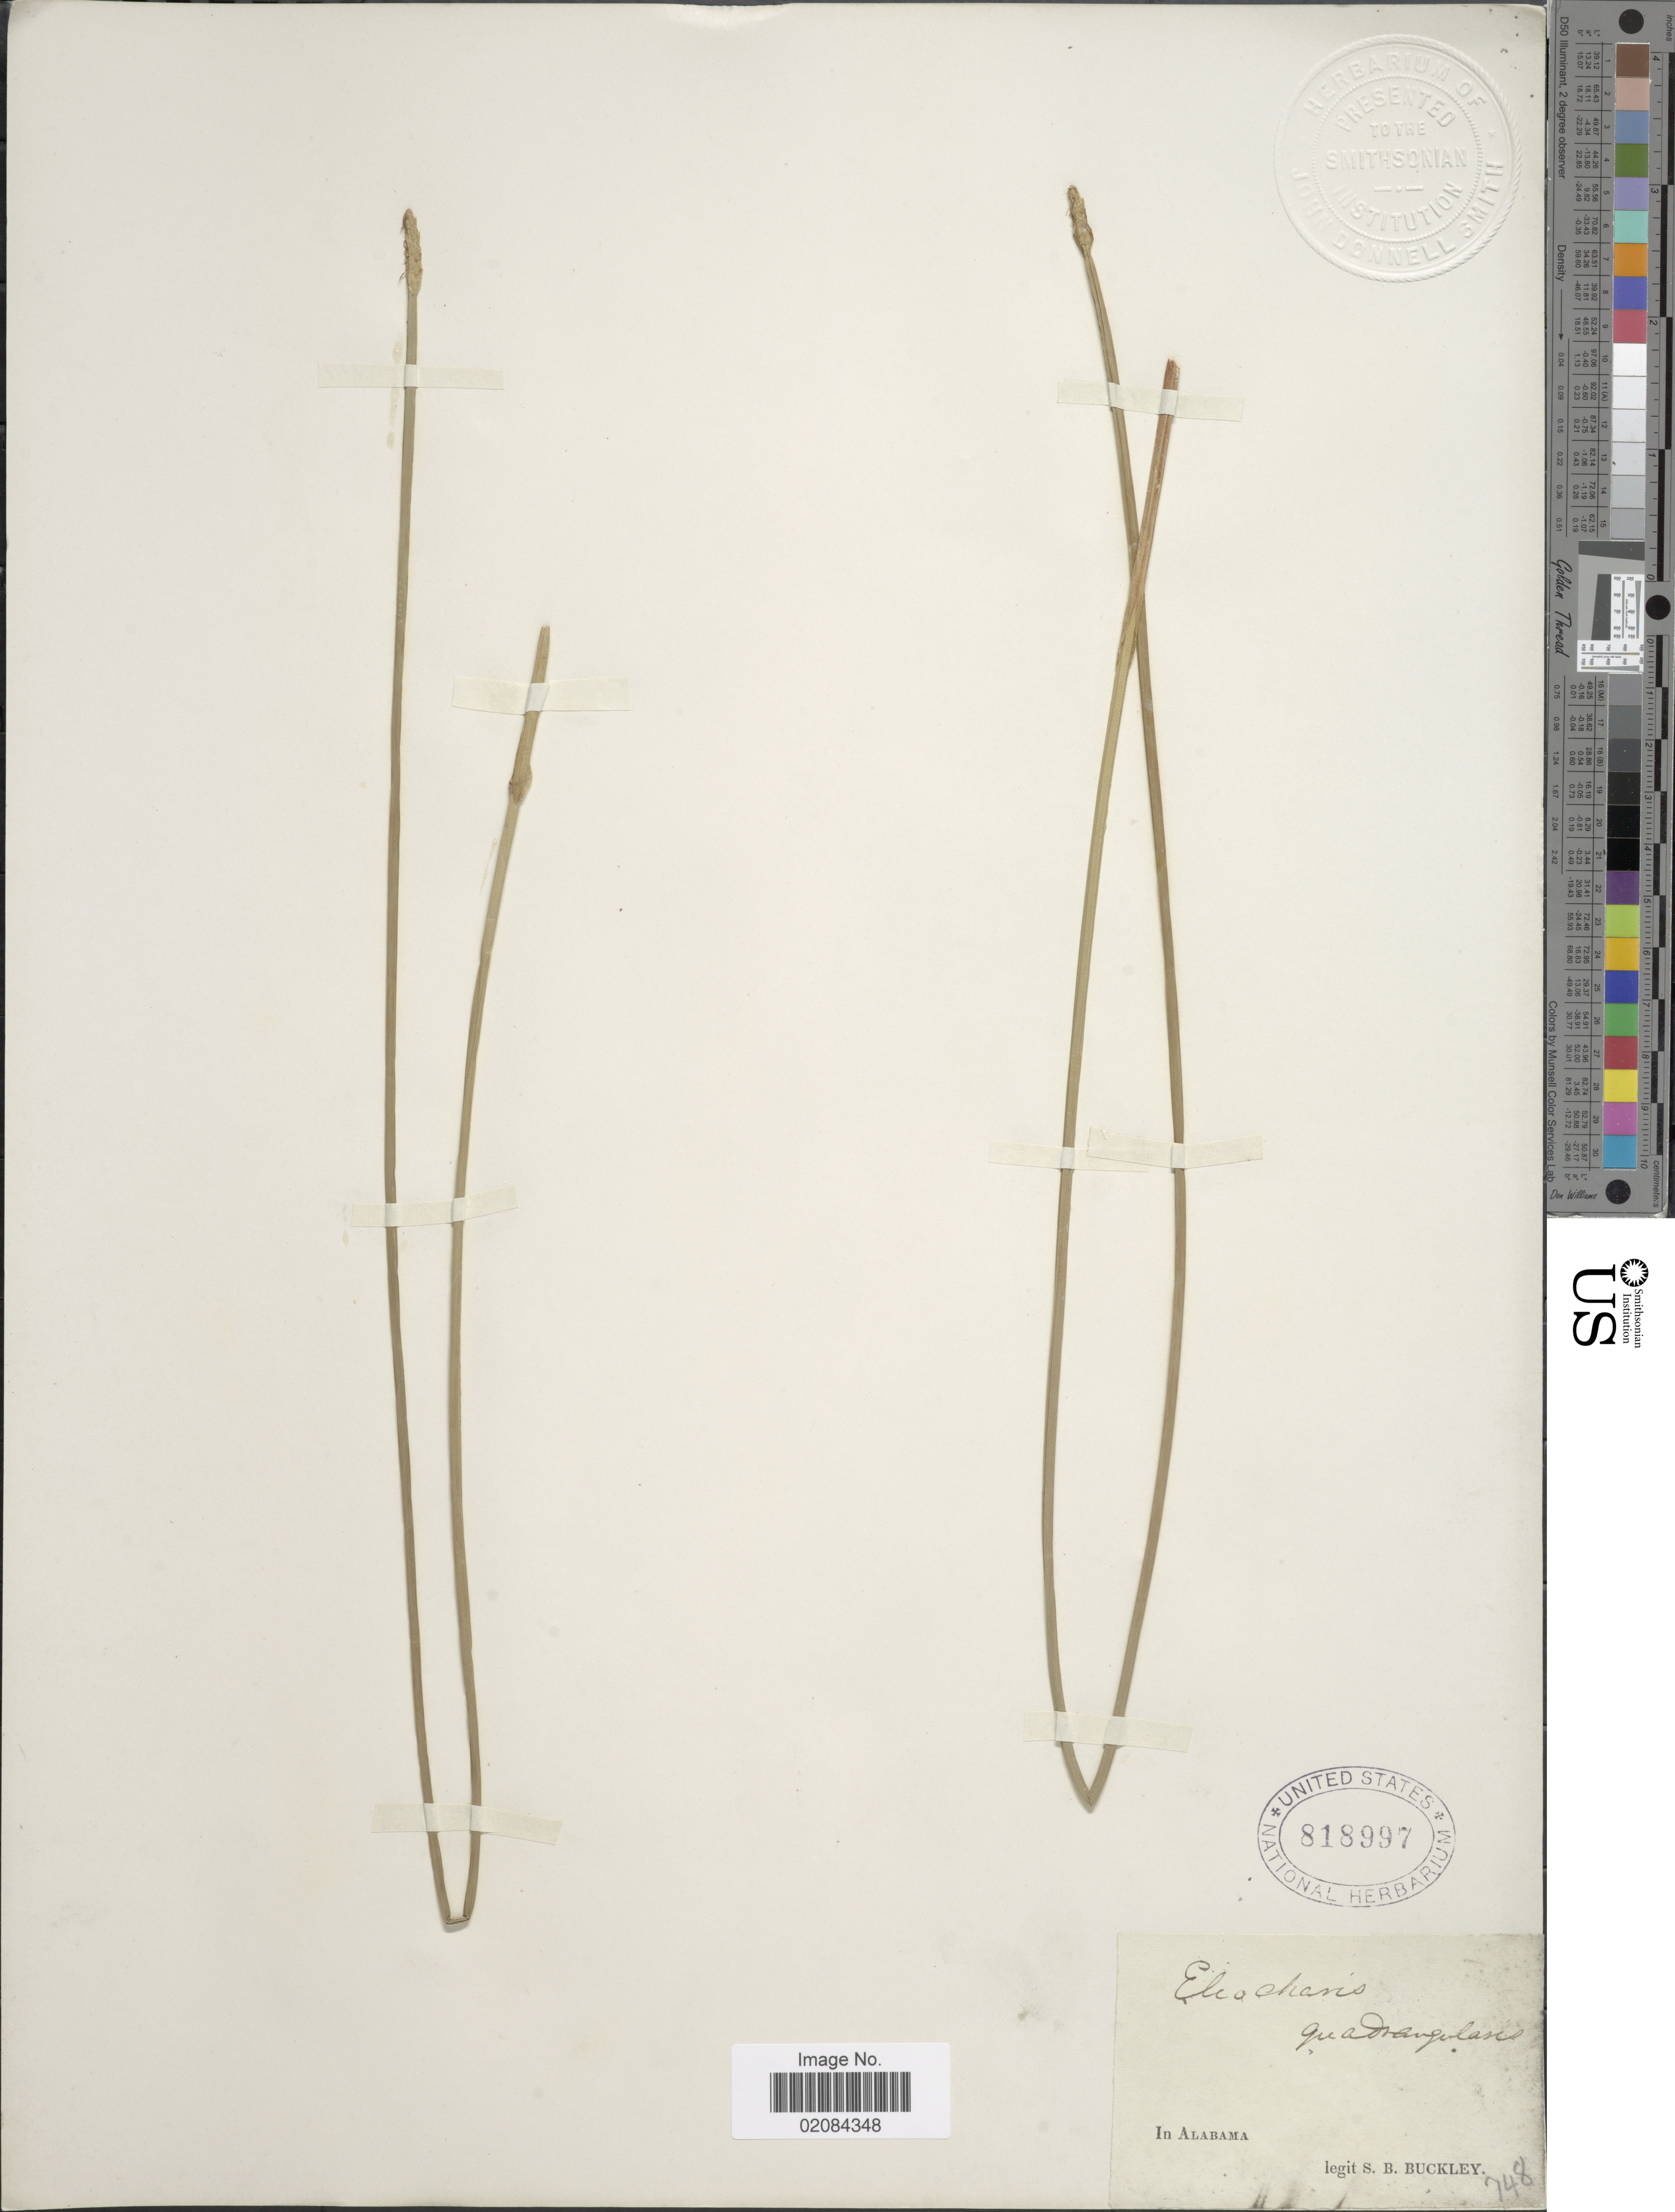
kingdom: Plantae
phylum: Tracheophyta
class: Liliopsida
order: Poales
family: Cyperaceae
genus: Eleocharis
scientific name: Eleocharis quadrangulata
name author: (Michx.) Roem. & Schult.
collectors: S. B. Buckley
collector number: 748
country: United States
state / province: Alabama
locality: Alabama.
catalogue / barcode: US 818997